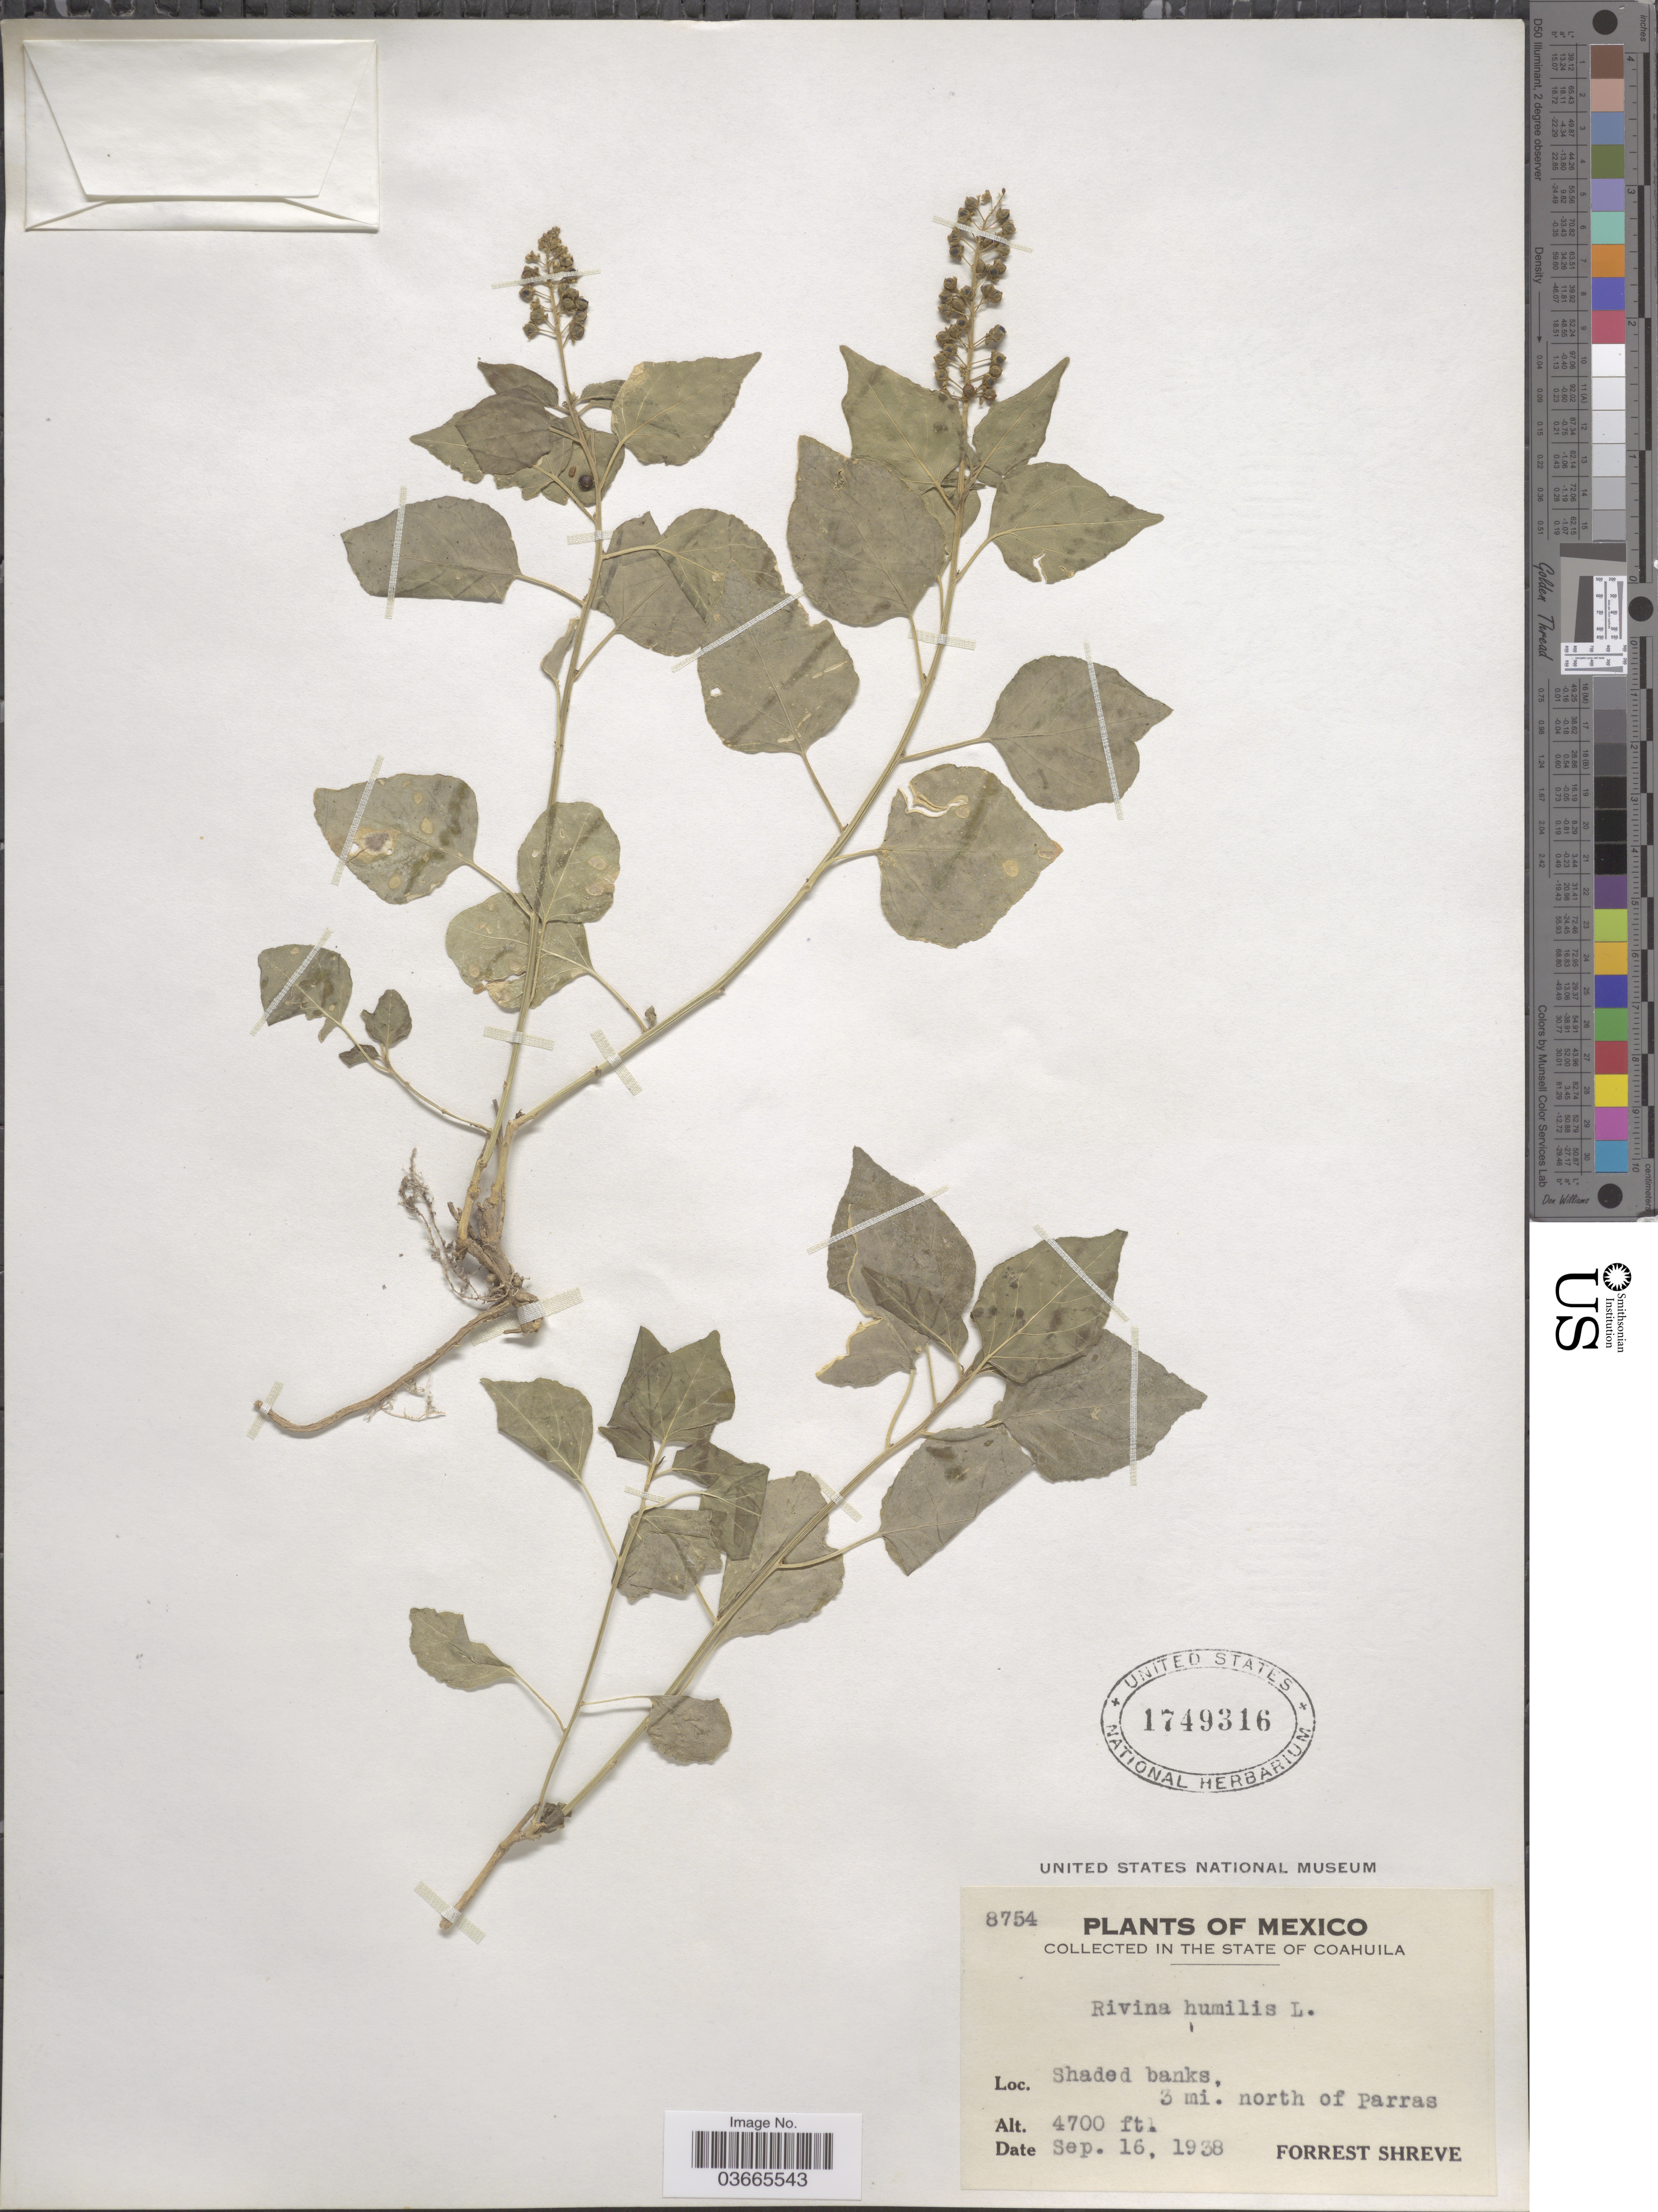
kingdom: Plantae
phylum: Tracheophyta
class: Magnoliopsida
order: Caryophyllales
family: Phytolaccaceae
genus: Rivina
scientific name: Rivina humilis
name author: L.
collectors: F. Shreve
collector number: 8754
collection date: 1938-09-16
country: Mexico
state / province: Coahuila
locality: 3 mi. north of Parras.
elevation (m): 1433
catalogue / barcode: US 1749316